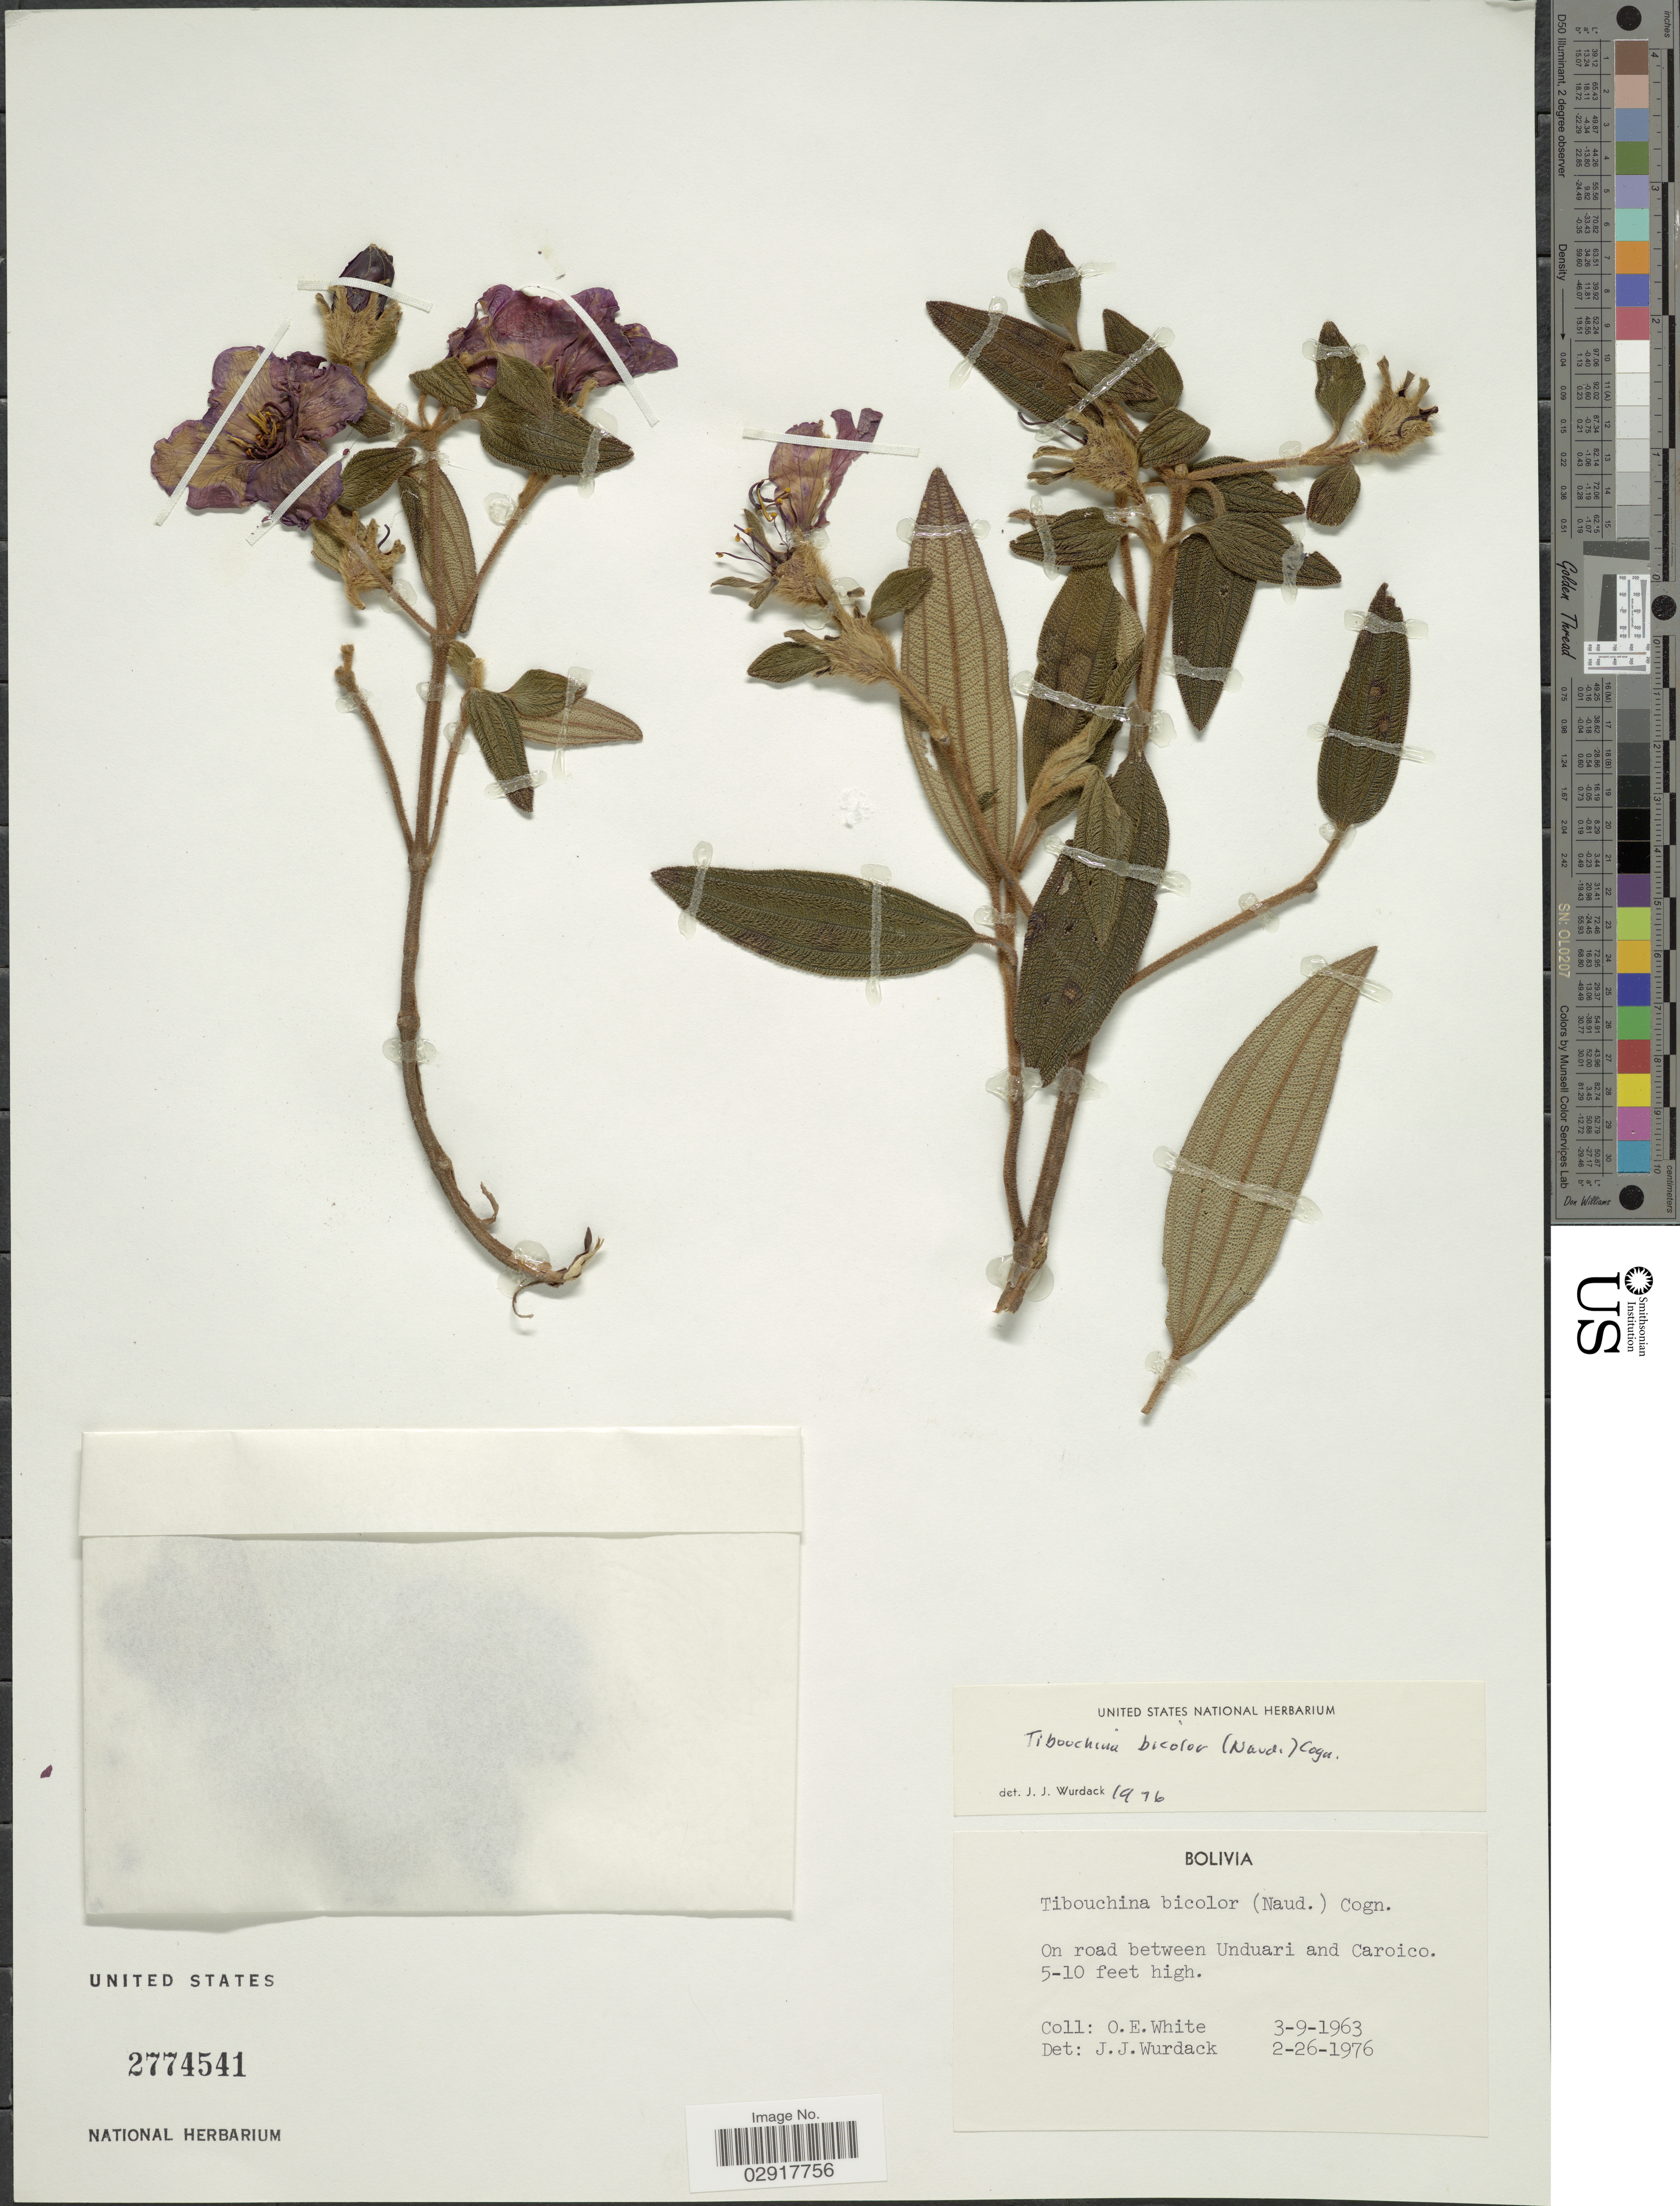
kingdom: Plantae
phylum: Tracheophyta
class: Magnoliopsida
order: Myrtales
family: Melastomataceae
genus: Tibouchina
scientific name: Tibouchina bicolor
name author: (Naudin) Cogn.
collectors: O. E. White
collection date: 1963-09-03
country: Bolivia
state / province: La Paz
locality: On road between Unduari and Caroico.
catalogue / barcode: US 2774541